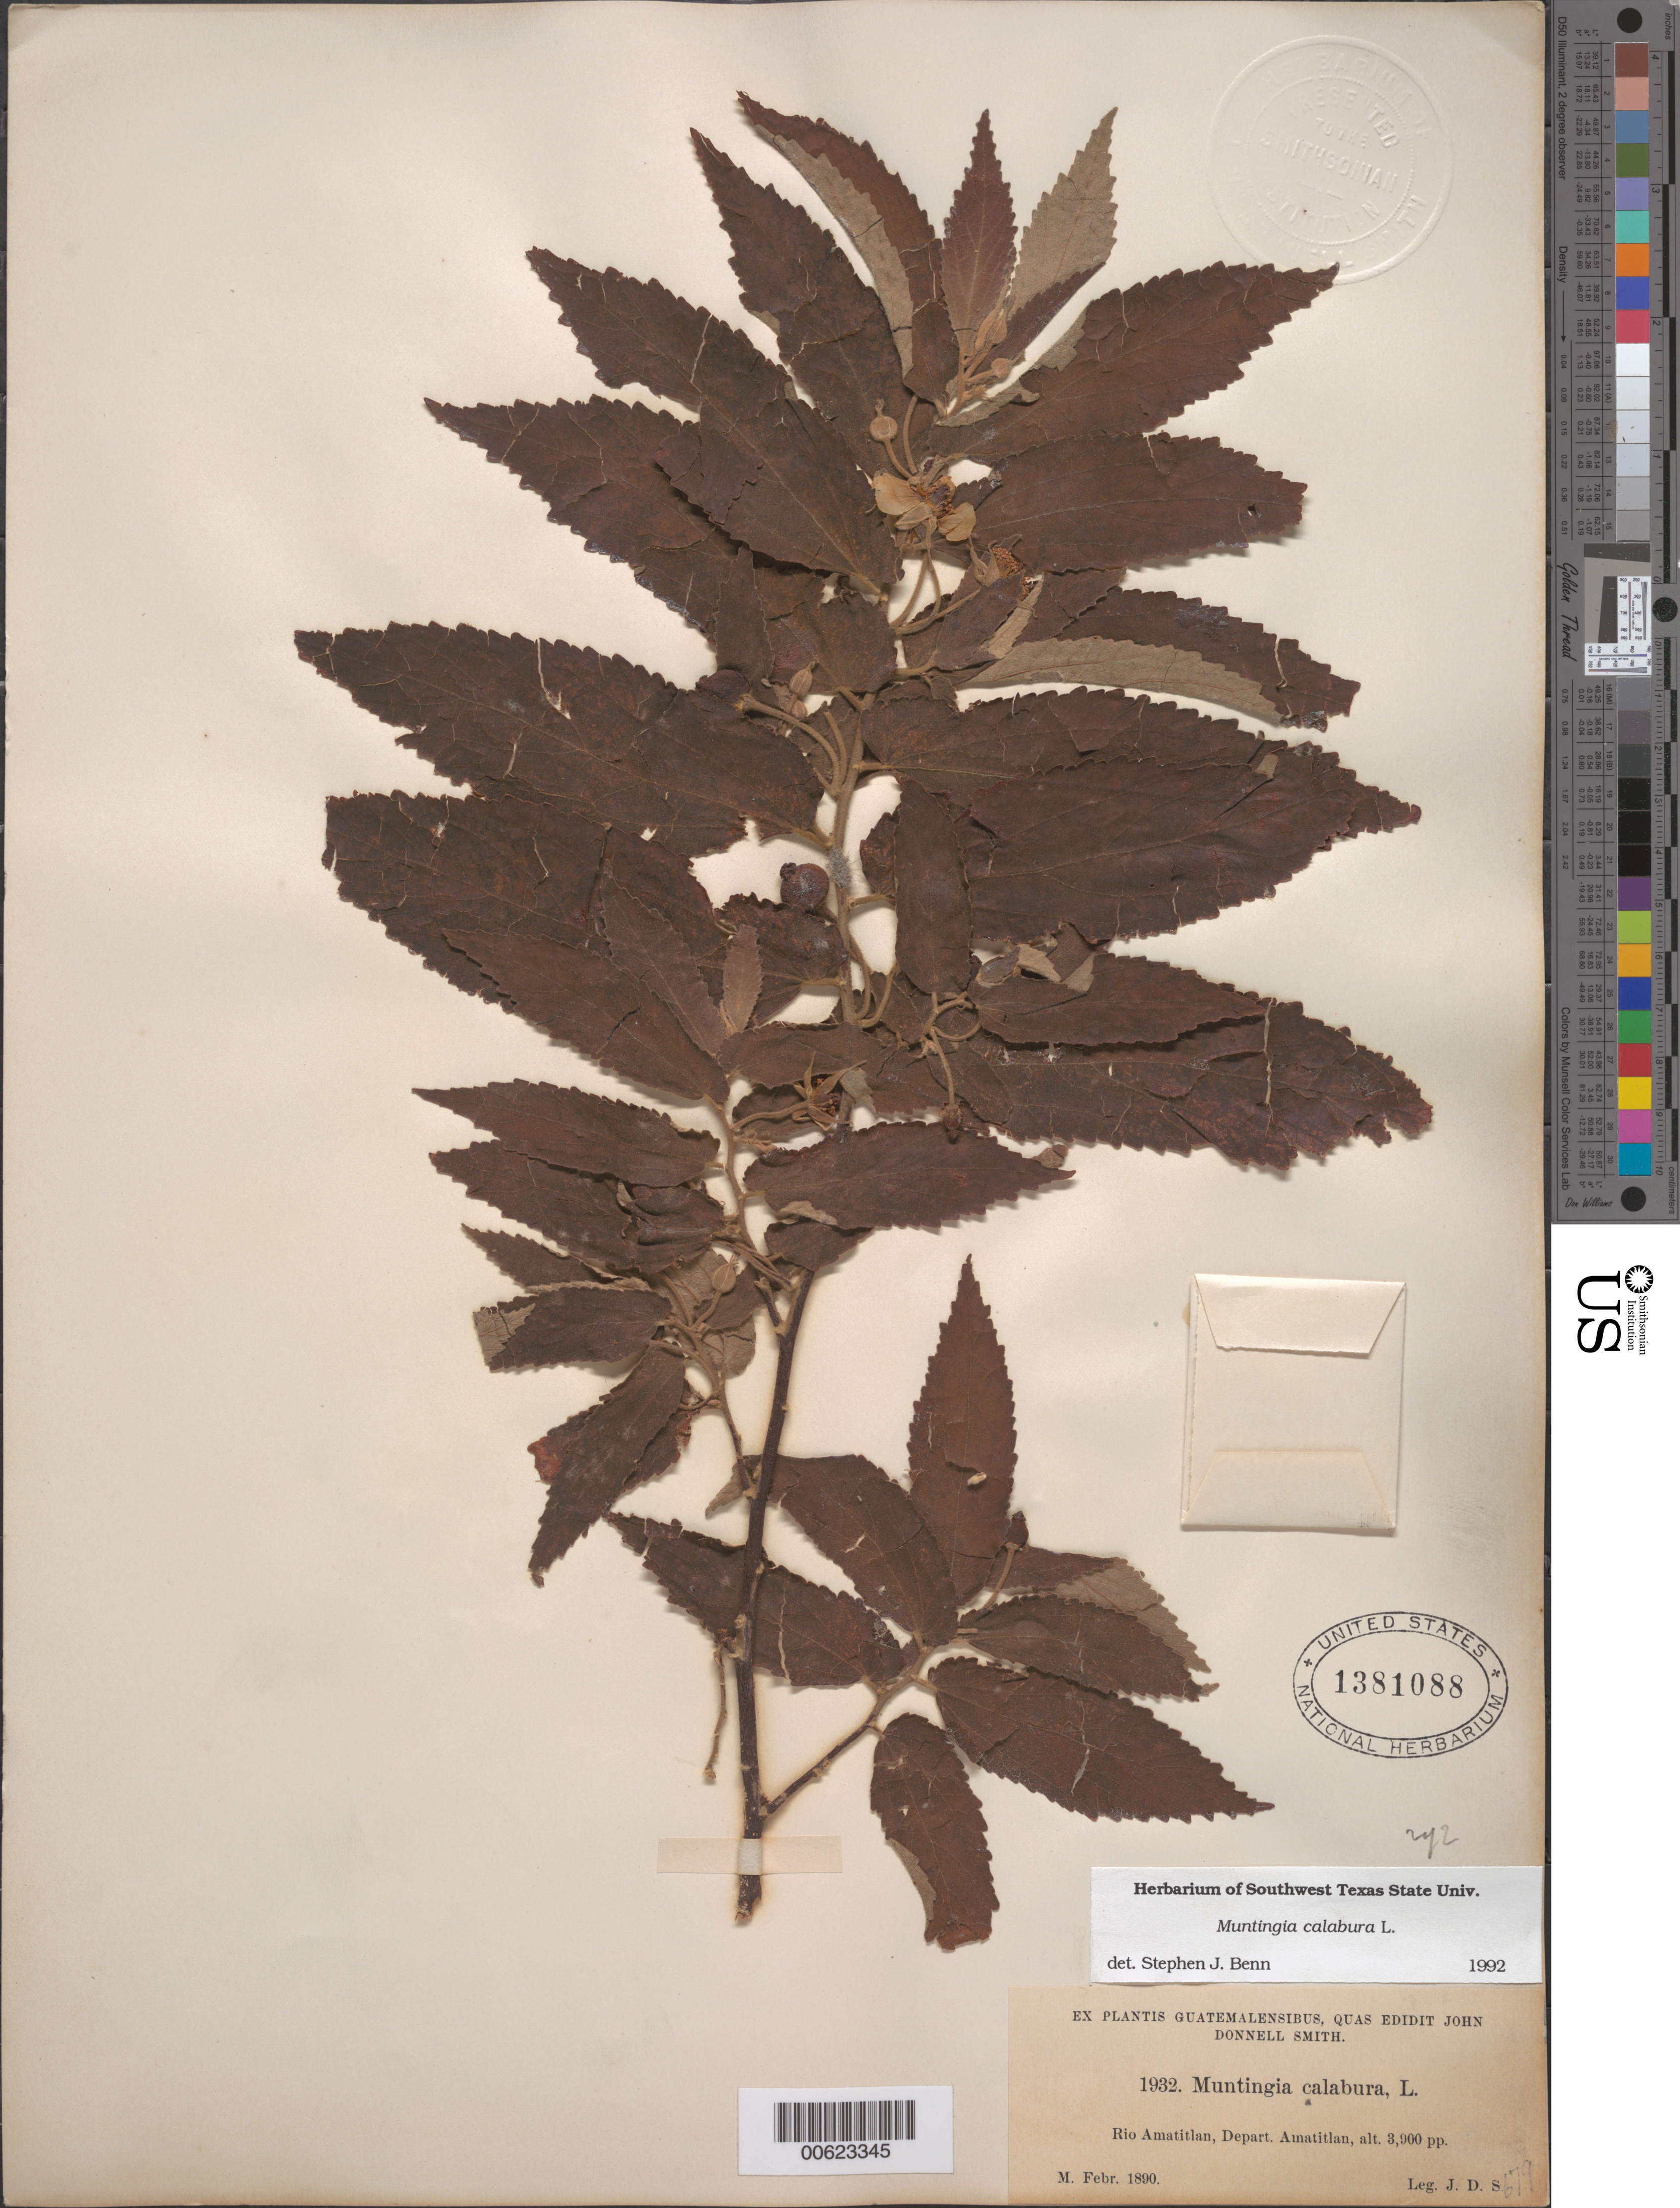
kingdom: Plantae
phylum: Tracheophyta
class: Magnoliopsida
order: Malvales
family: Muntingiaceae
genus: Muntingia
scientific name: Muntingia calabura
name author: L.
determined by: Benn, S. J.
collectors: J. Donnell Smith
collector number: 1932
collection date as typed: Feb 1890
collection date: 1890-02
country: Guatemala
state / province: Guatemala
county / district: Amatitlán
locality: Rio Amatitlán.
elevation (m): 1189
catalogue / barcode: US 1381088